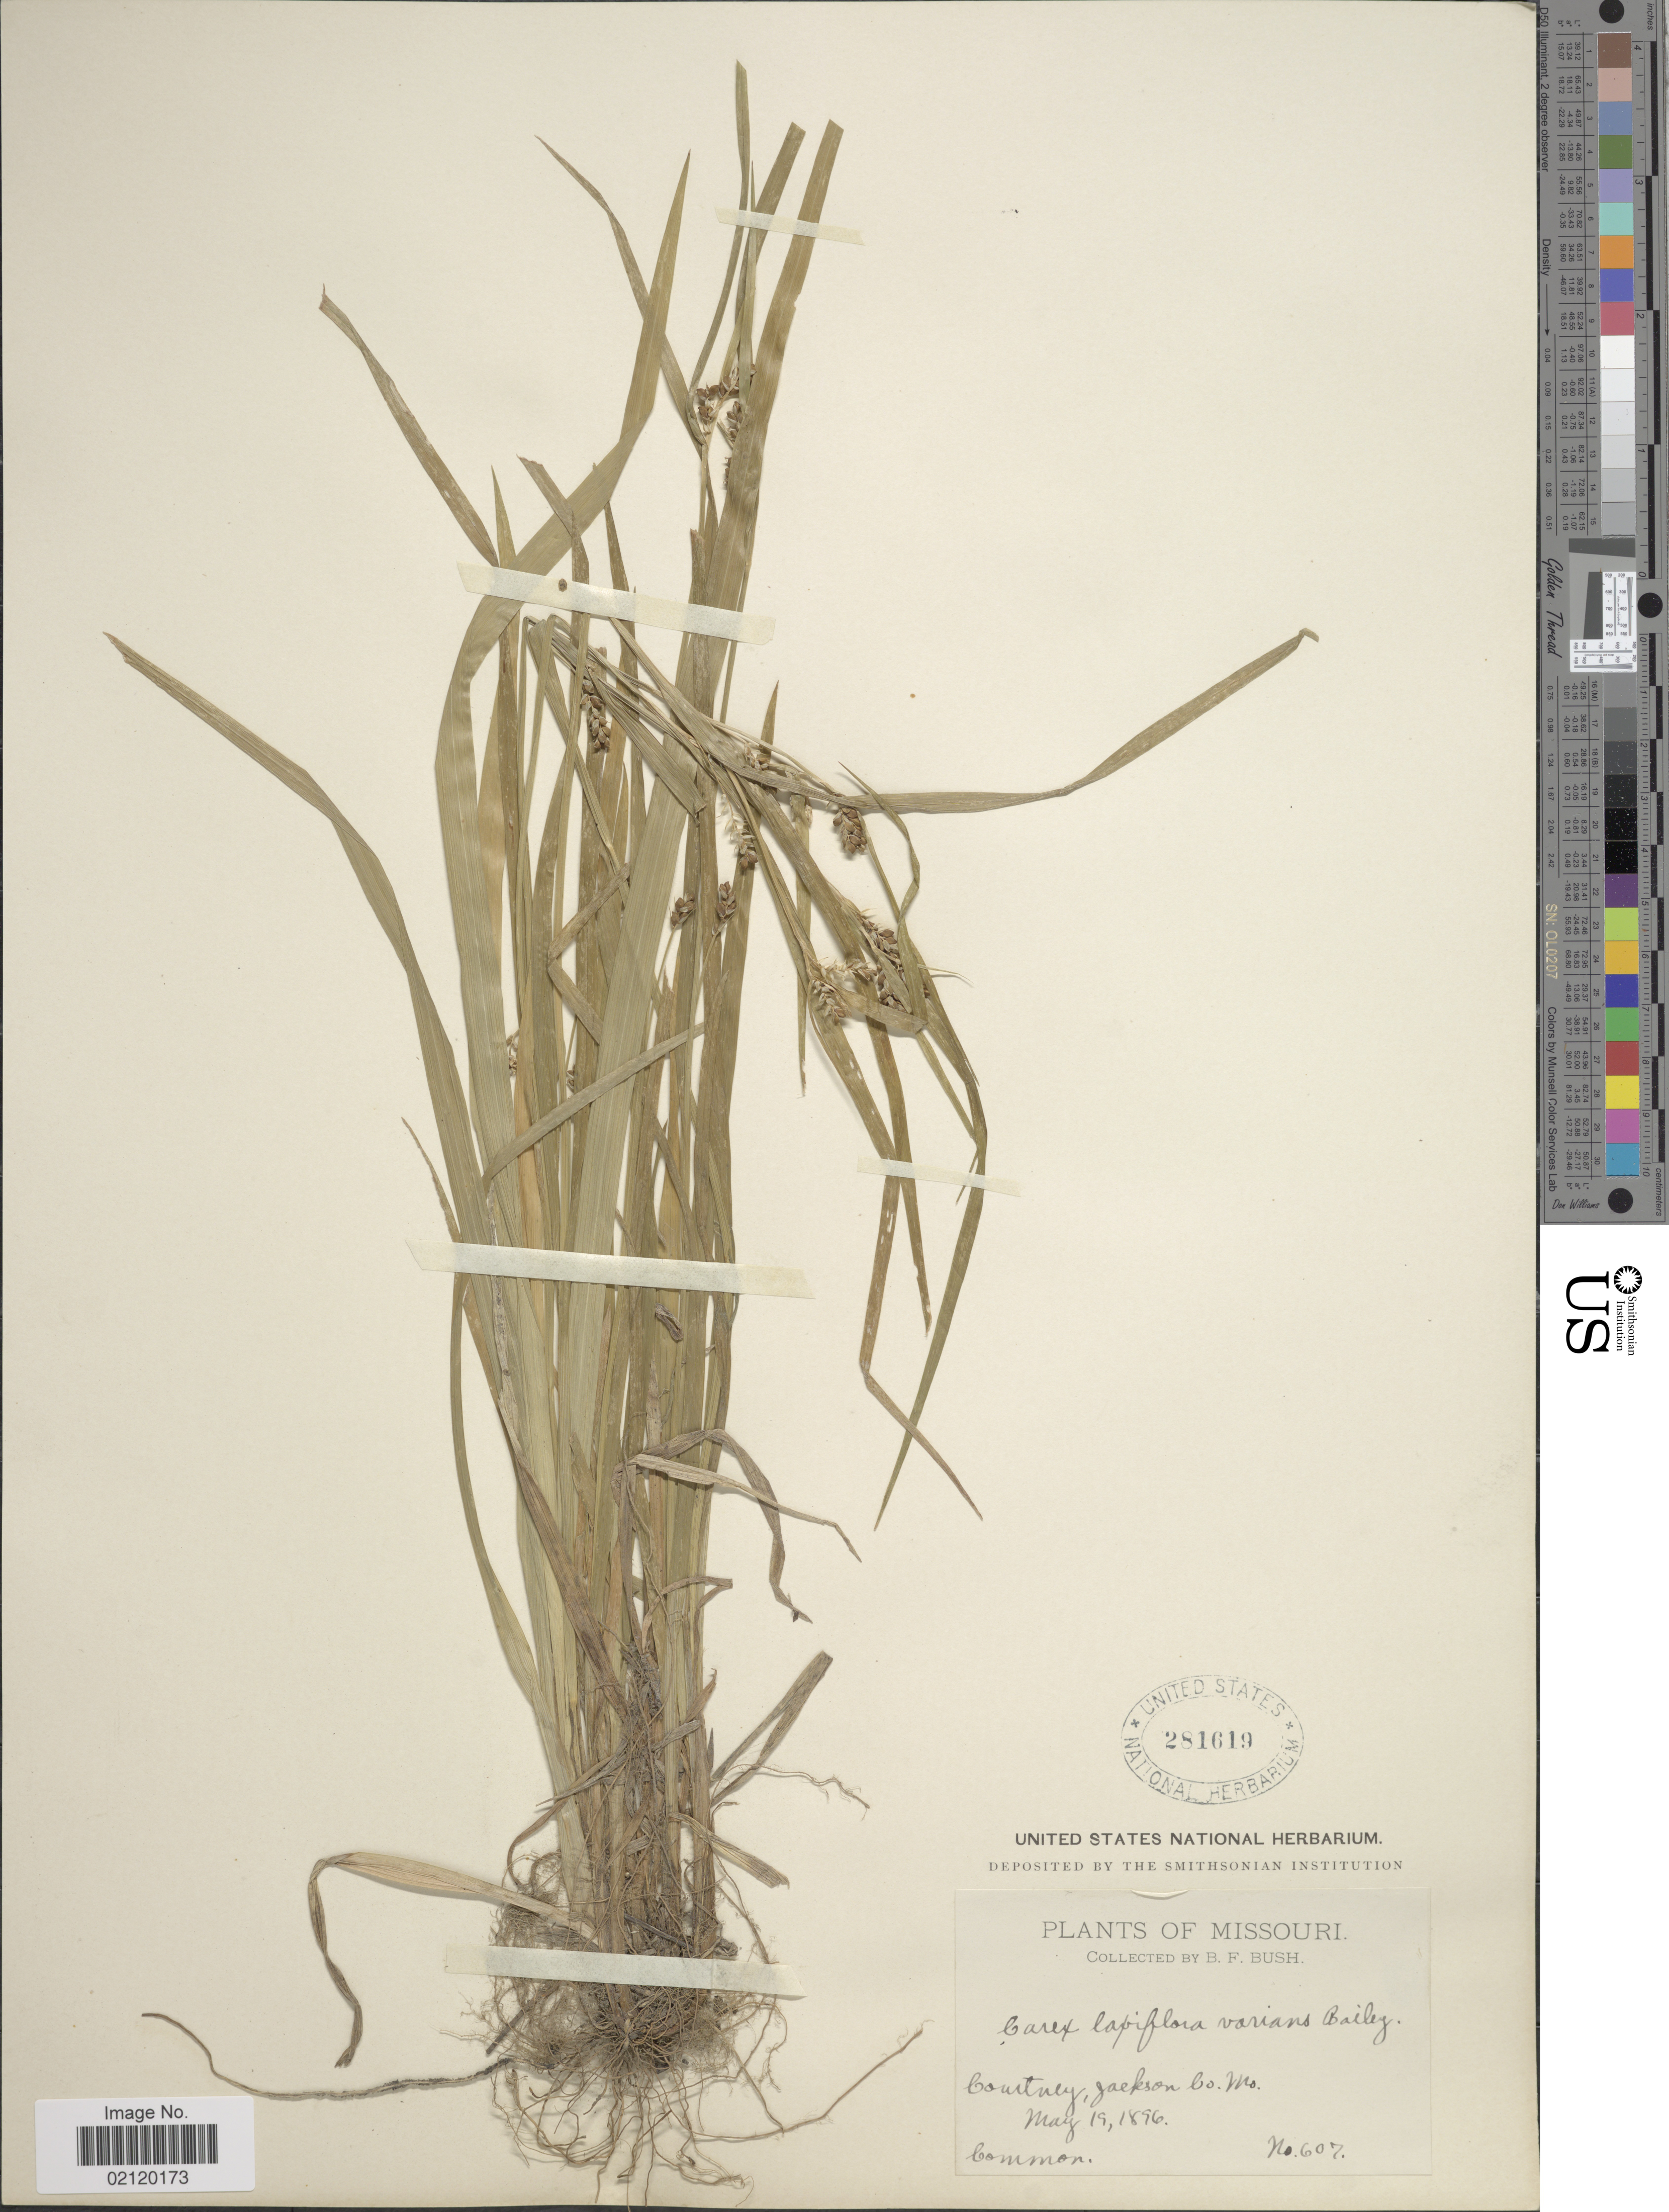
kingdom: Plantae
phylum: Tracheophyta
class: Liliopsida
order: Poales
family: Cyperaceae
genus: Carex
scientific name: Carex laxiflora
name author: Lam.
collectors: B. F. Bush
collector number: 607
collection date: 1896-05-19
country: United States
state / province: Missouri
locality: Courtney, Jackson Co. Mo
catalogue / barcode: US 281619